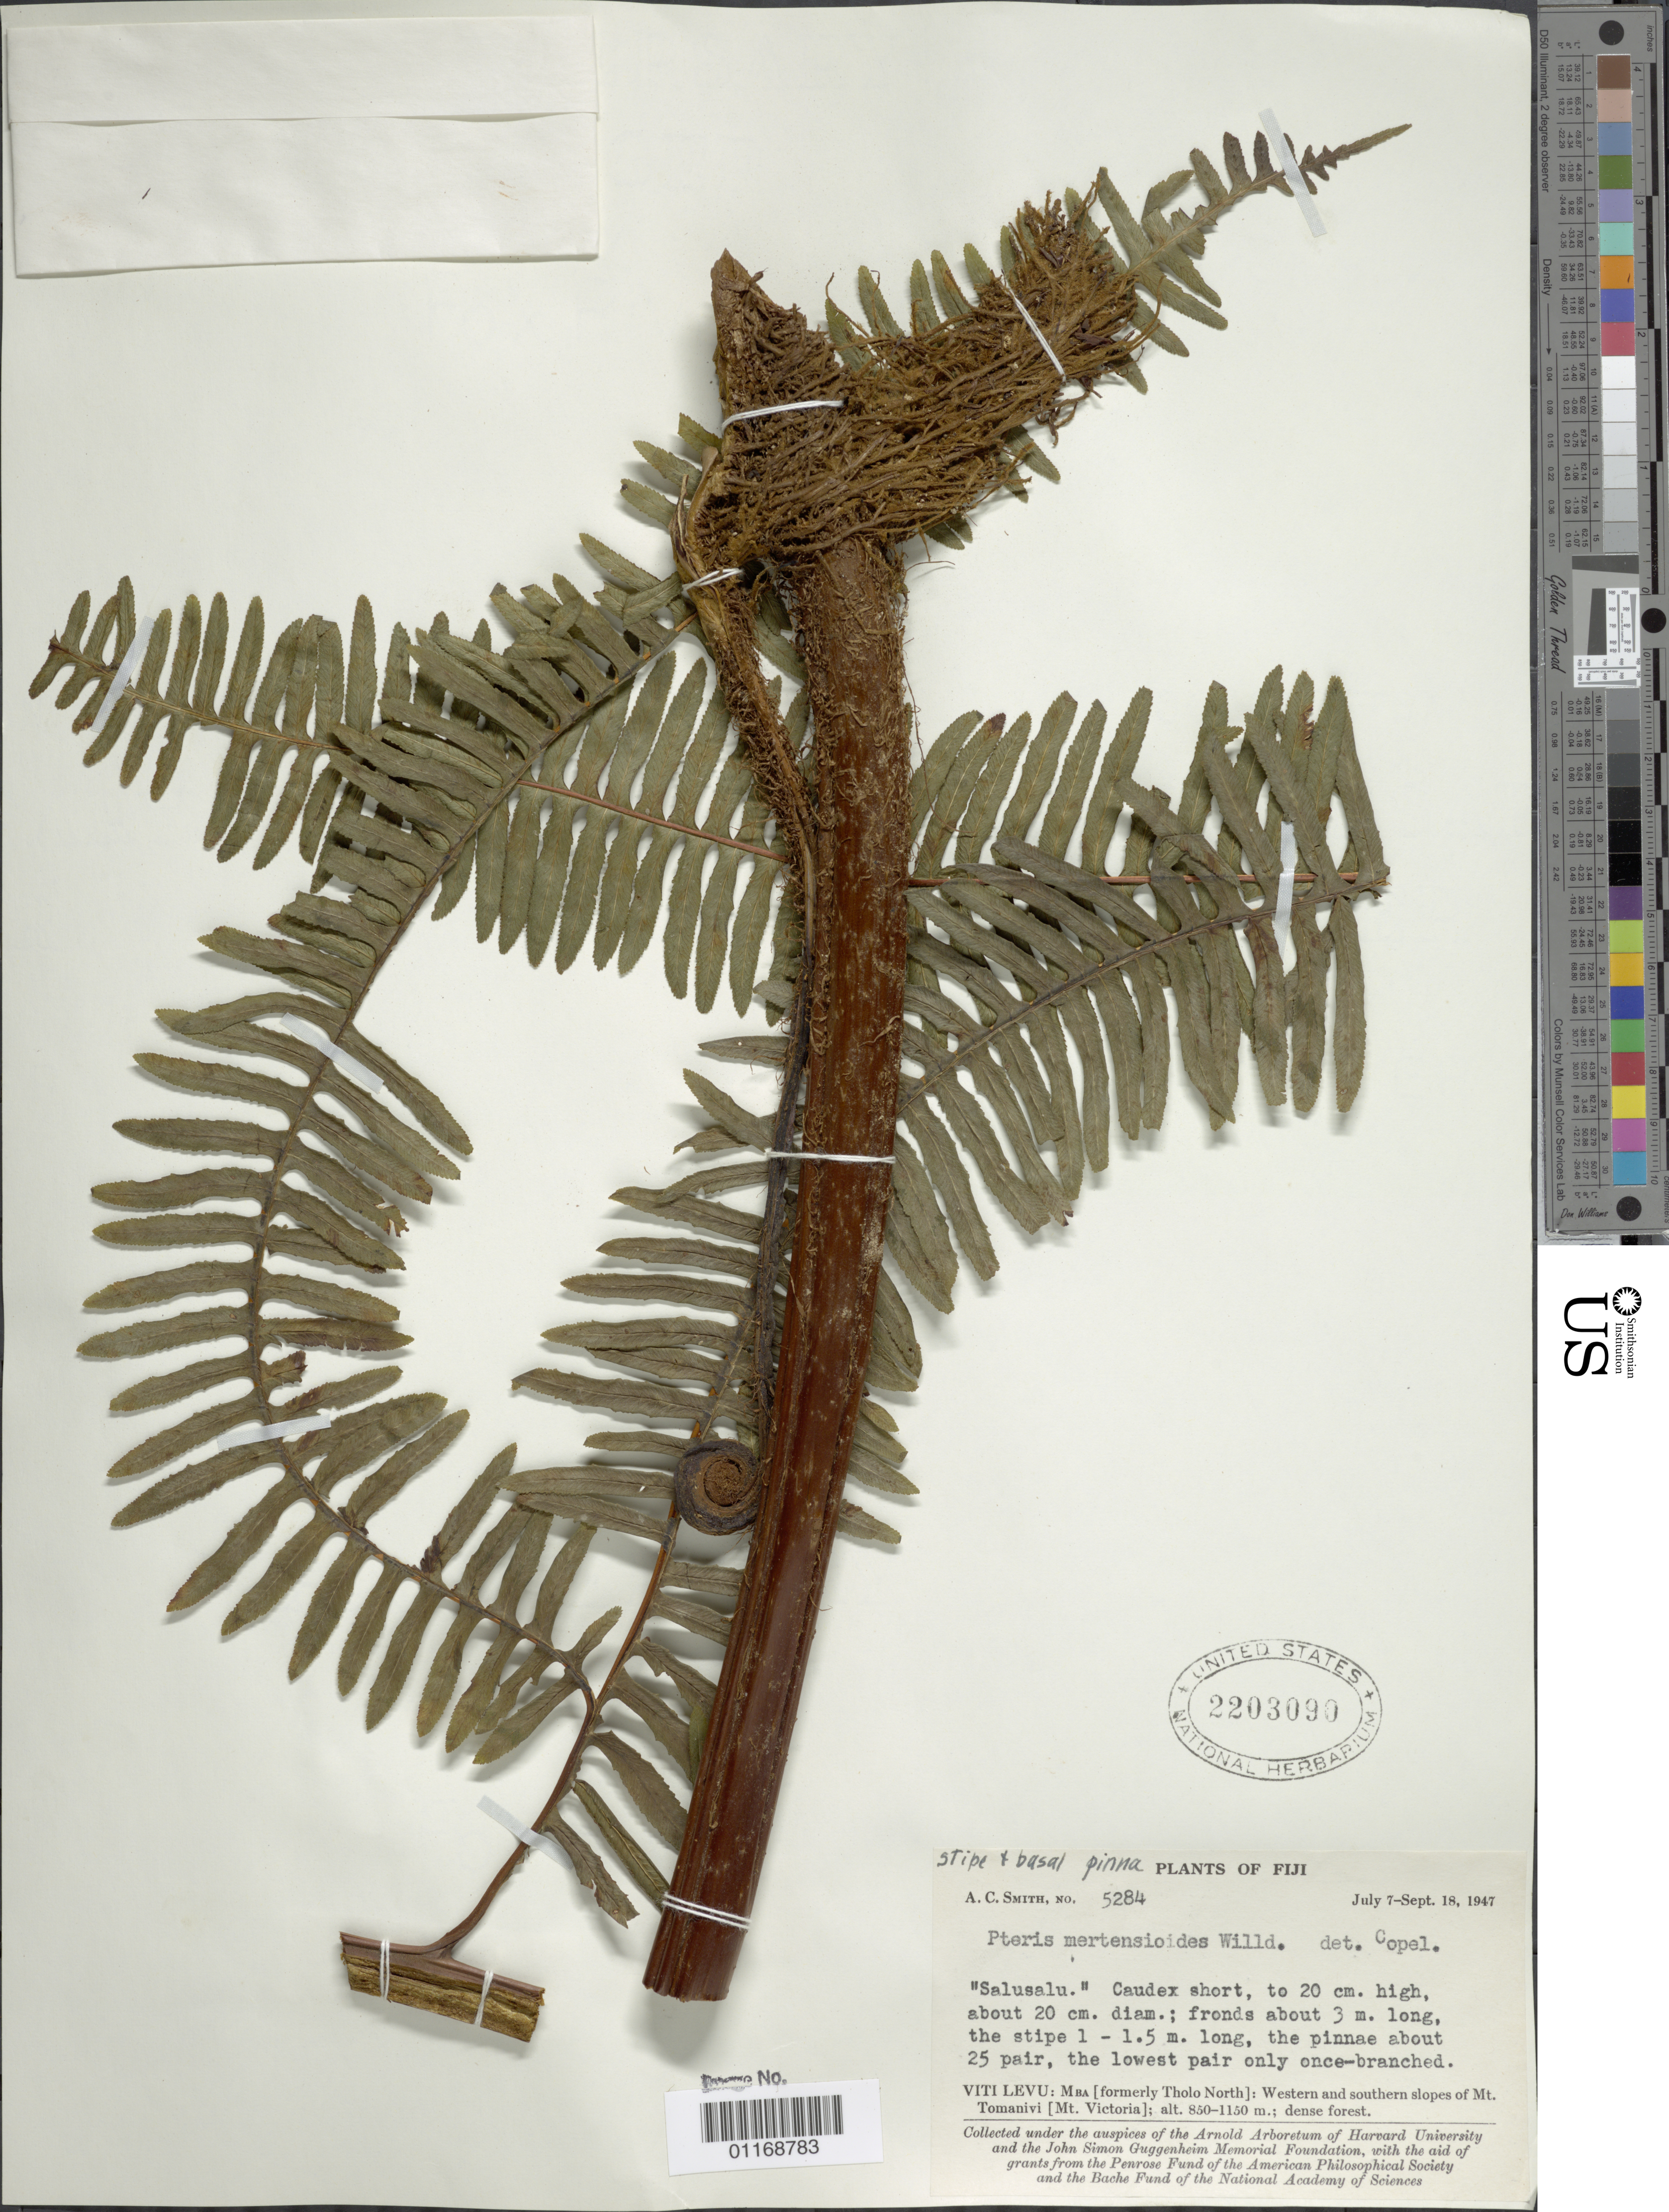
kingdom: Plantae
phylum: Tracheophyta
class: Polypodiopsida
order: Polypodiales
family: Pteridaceae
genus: Pteris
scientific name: Pteris mertensioides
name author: Willd.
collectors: A. C. Smith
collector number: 5284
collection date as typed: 07 Jul 1947 to 18 Sep 1947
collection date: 1947-07-07/1947-09-18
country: Fiji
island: Viti Levu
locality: Viti Levu: Mba (formerly Tholo North): Western and southern slopes of Mt. Tomanivi (Mt. Victoria).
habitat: Dense forest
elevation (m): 850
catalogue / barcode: US 2203090